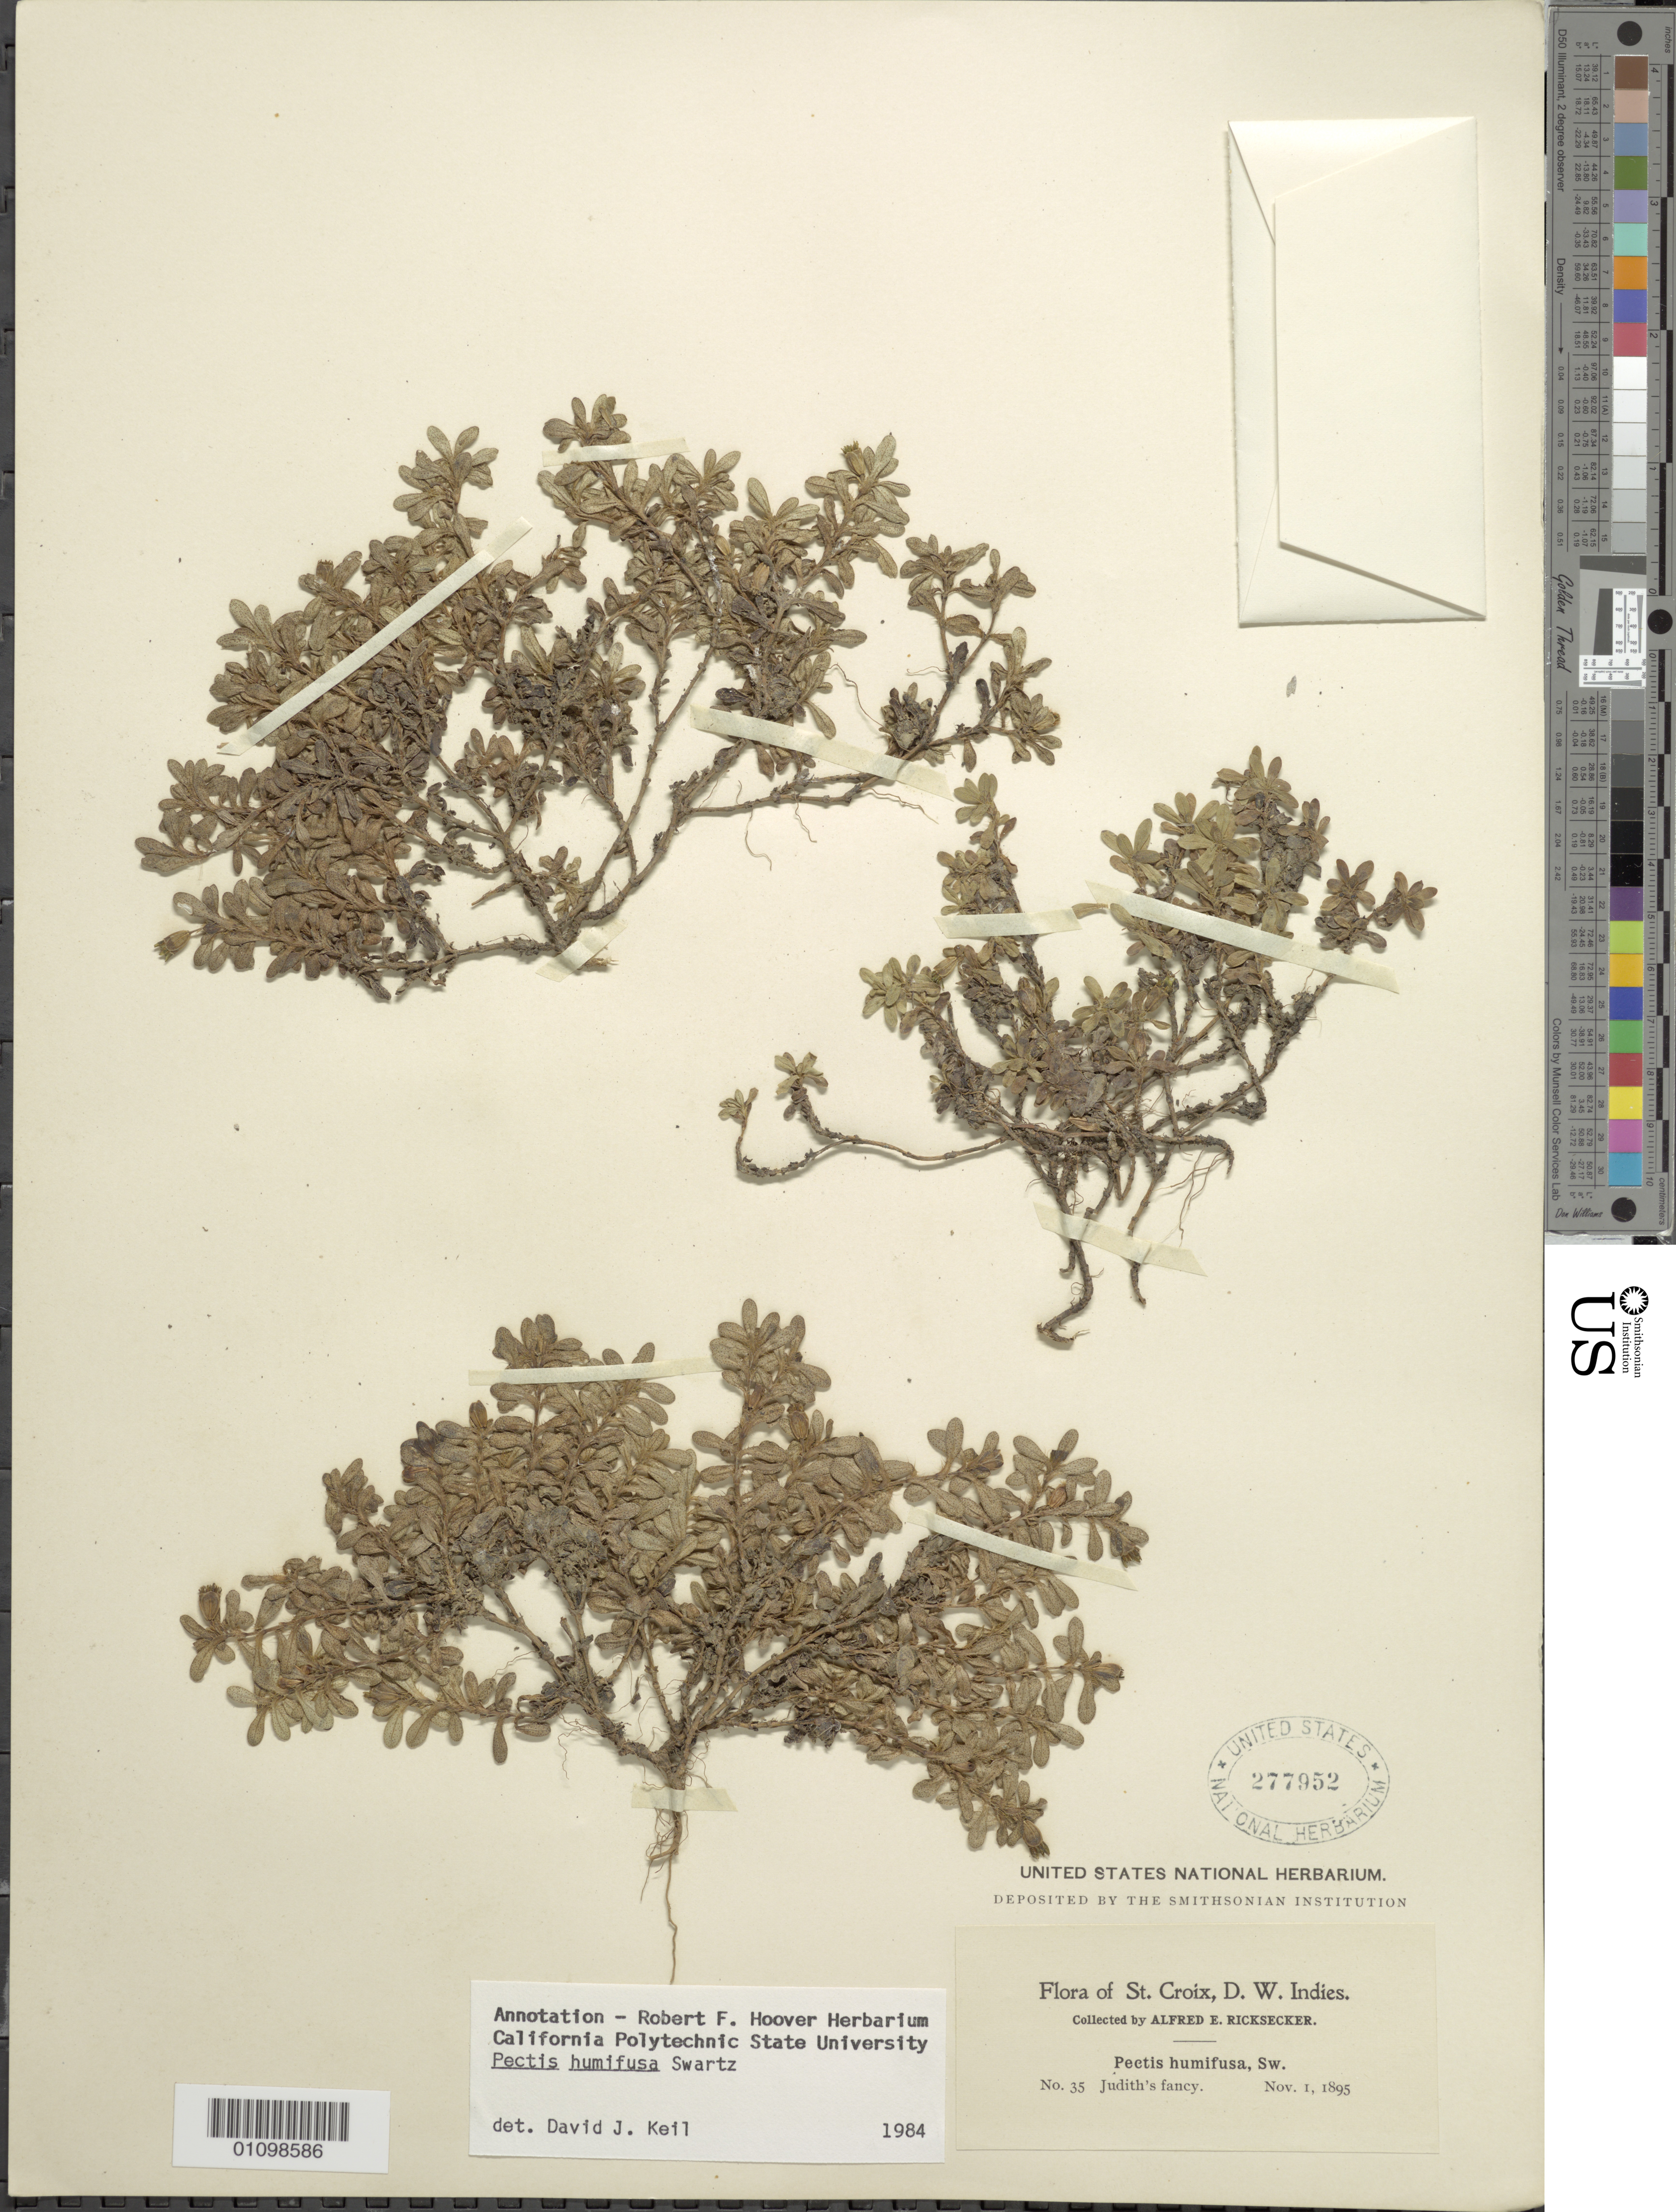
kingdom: Plantae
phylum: Tracheophyta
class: Magnoliopsida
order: Asterales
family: Asteraceae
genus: Pectis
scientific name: Pectis humifusa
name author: Sw.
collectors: A. E. Ricksecker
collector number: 35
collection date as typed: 10 Nov 1895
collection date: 1895-11-10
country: U.S. Virgin Islands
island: St. Croix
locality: Judith's fancy.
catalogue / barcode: US 277952